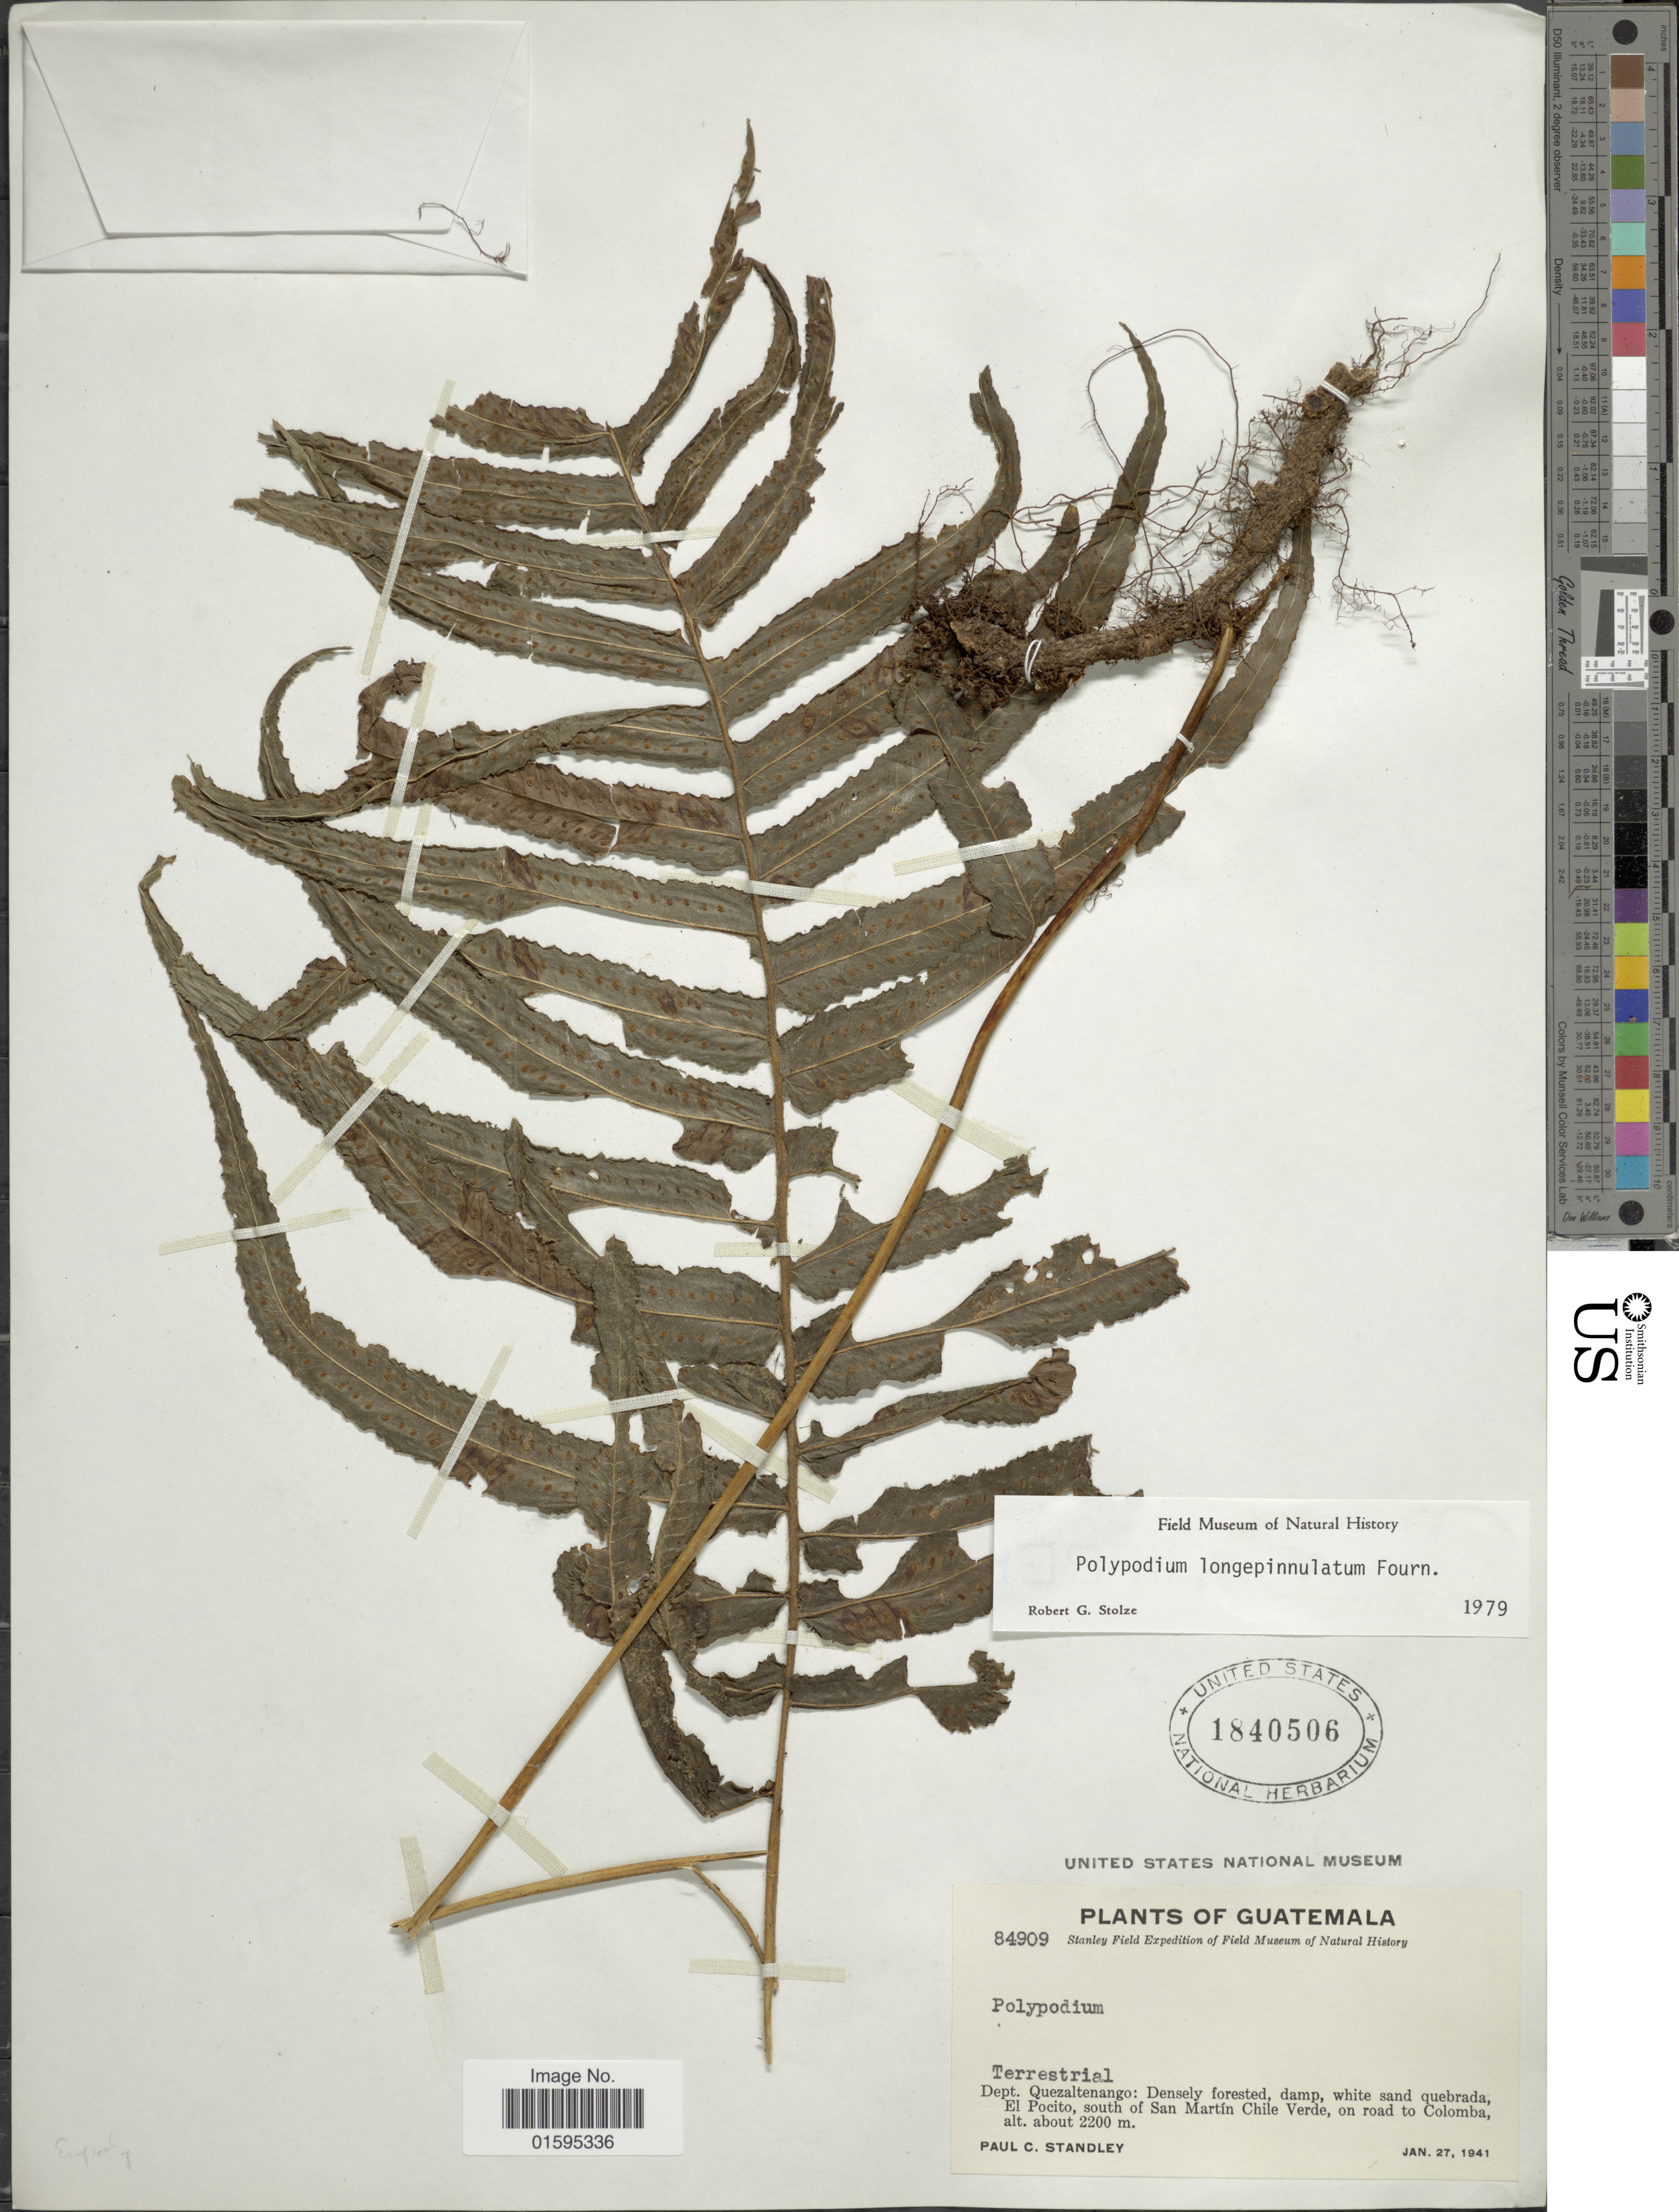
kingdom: Plantae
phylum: Tracheophyta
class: Polypodiopsida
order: Polypodiales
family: Polypodiaceae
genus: Polypodium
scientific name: Polypodium longepinnulatum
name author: E. Fourn.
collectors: P. C. Standley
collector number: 84909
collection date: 1941-01-27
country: Guatemala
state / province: Quetzaltenango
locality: Densely forested, damp, white sand quebrada, El Pocito, south of San Martín Chile Verde, on road to Colombo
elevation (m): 2200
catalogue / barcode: US 1840506